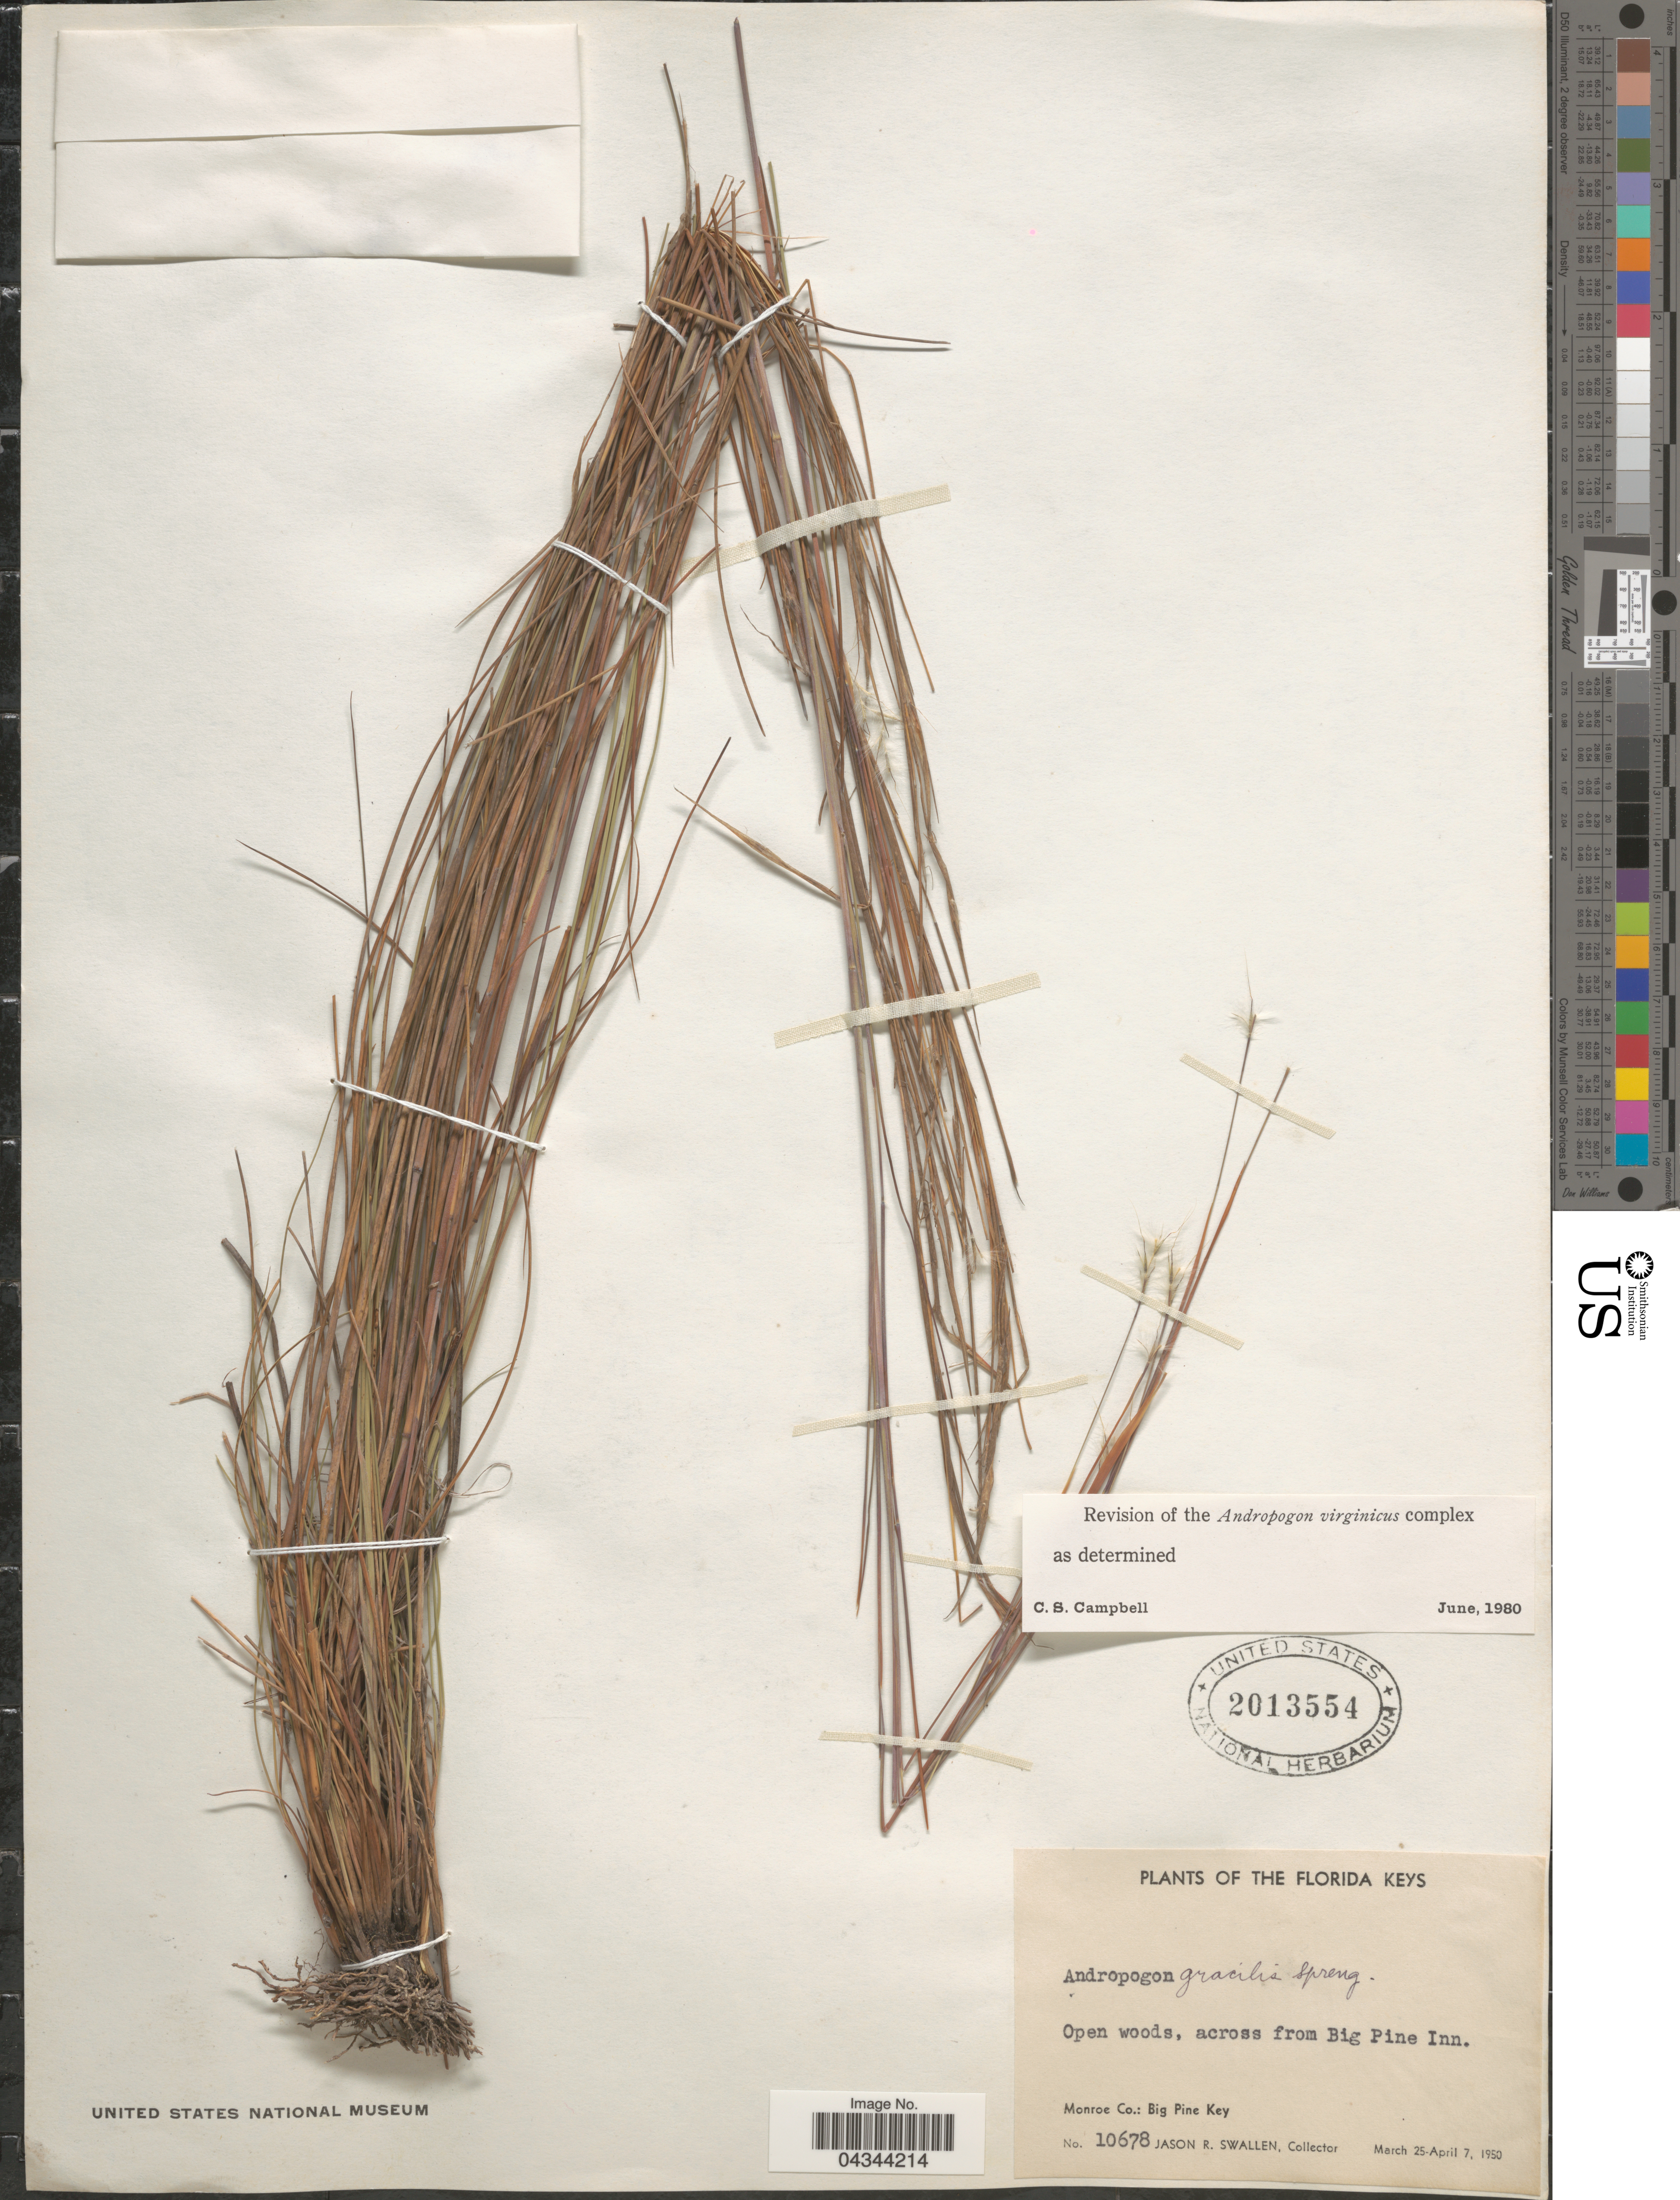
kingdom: Plantae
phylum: Tracheophyta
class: Liliopsida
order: Poales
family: Poaceae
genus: Andropogon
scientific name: Andropogon virginicus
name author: L.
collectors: J. R. Swallen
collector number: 10678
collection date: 1950-03-25/1950-04-07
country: United States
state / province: Florida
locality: The Florida Keys. Across from Big Pine Inn. Monroe Co.: Big Pine Key.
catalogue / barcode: US 2013554